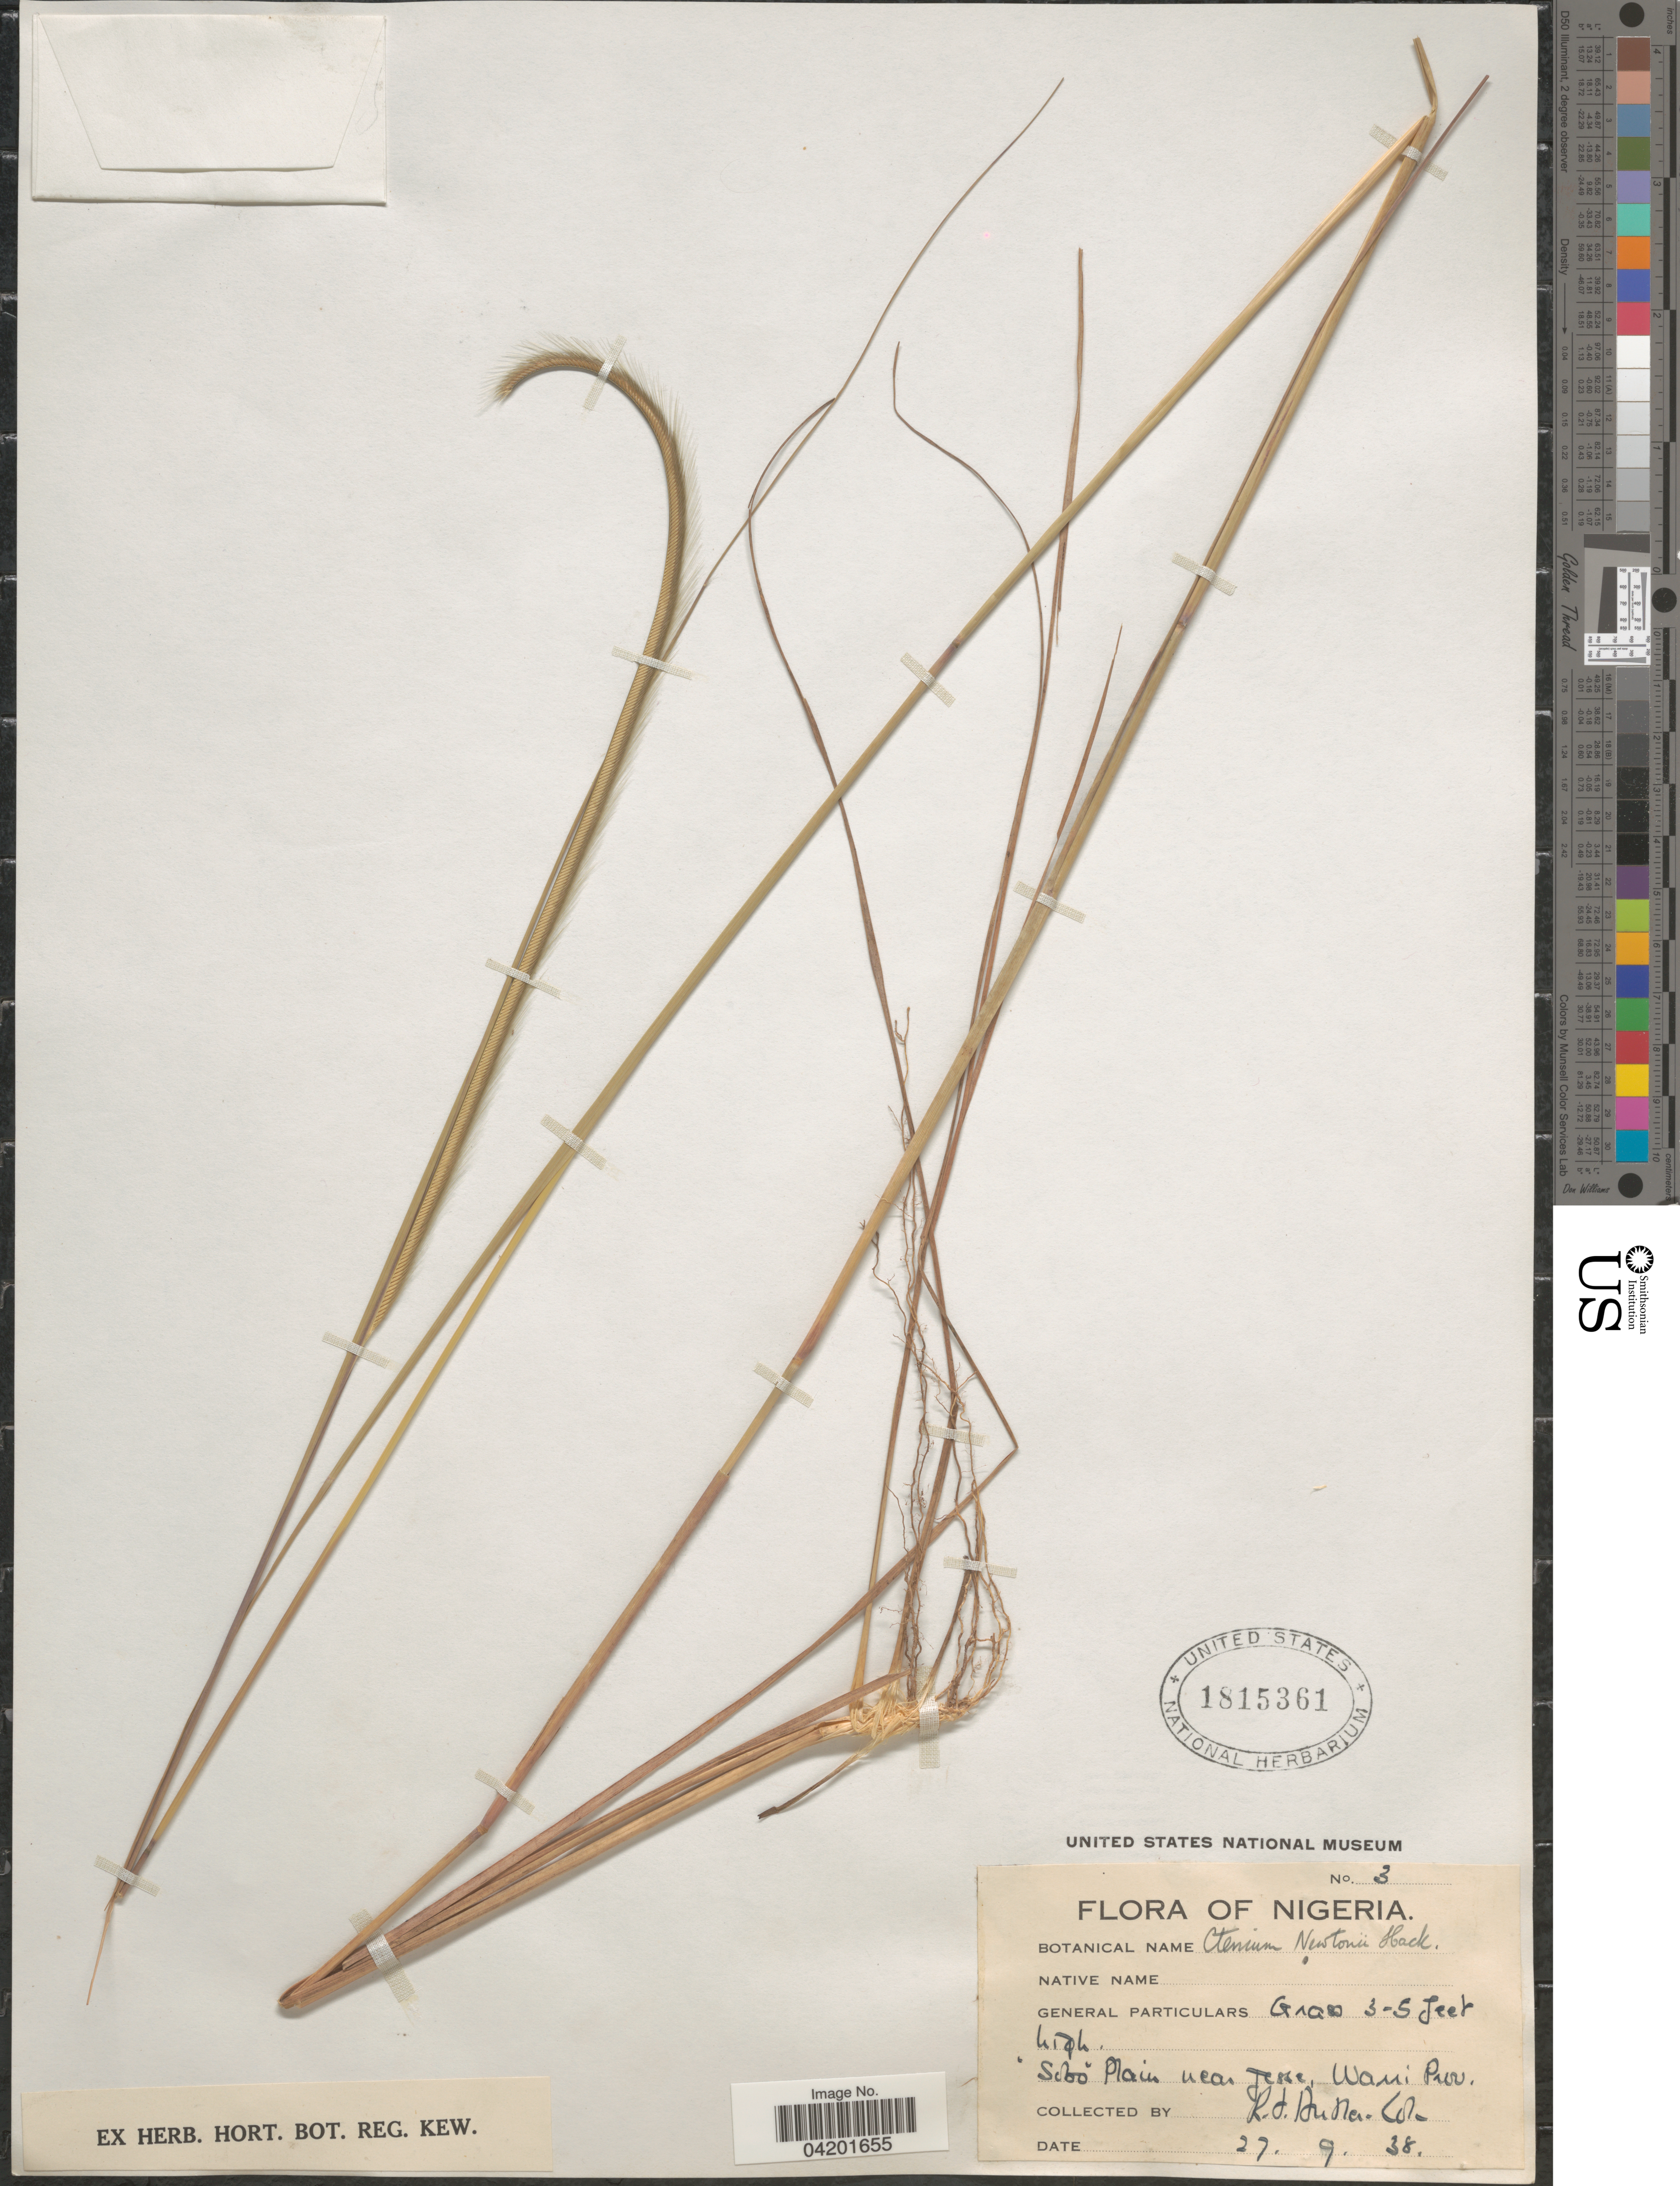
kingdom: Plantae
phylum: Tracheophyta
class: Liliopsida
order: Poales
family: Poaceae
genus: Ctenium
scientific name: Ctenium newtonii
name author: Hack.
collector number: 3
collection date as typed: Transcribed d/m/y: 27/9/38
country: Nigeria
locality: Sibó Plain near Jesse, Wani Prov. [interpreted]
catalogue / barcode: US 1815361